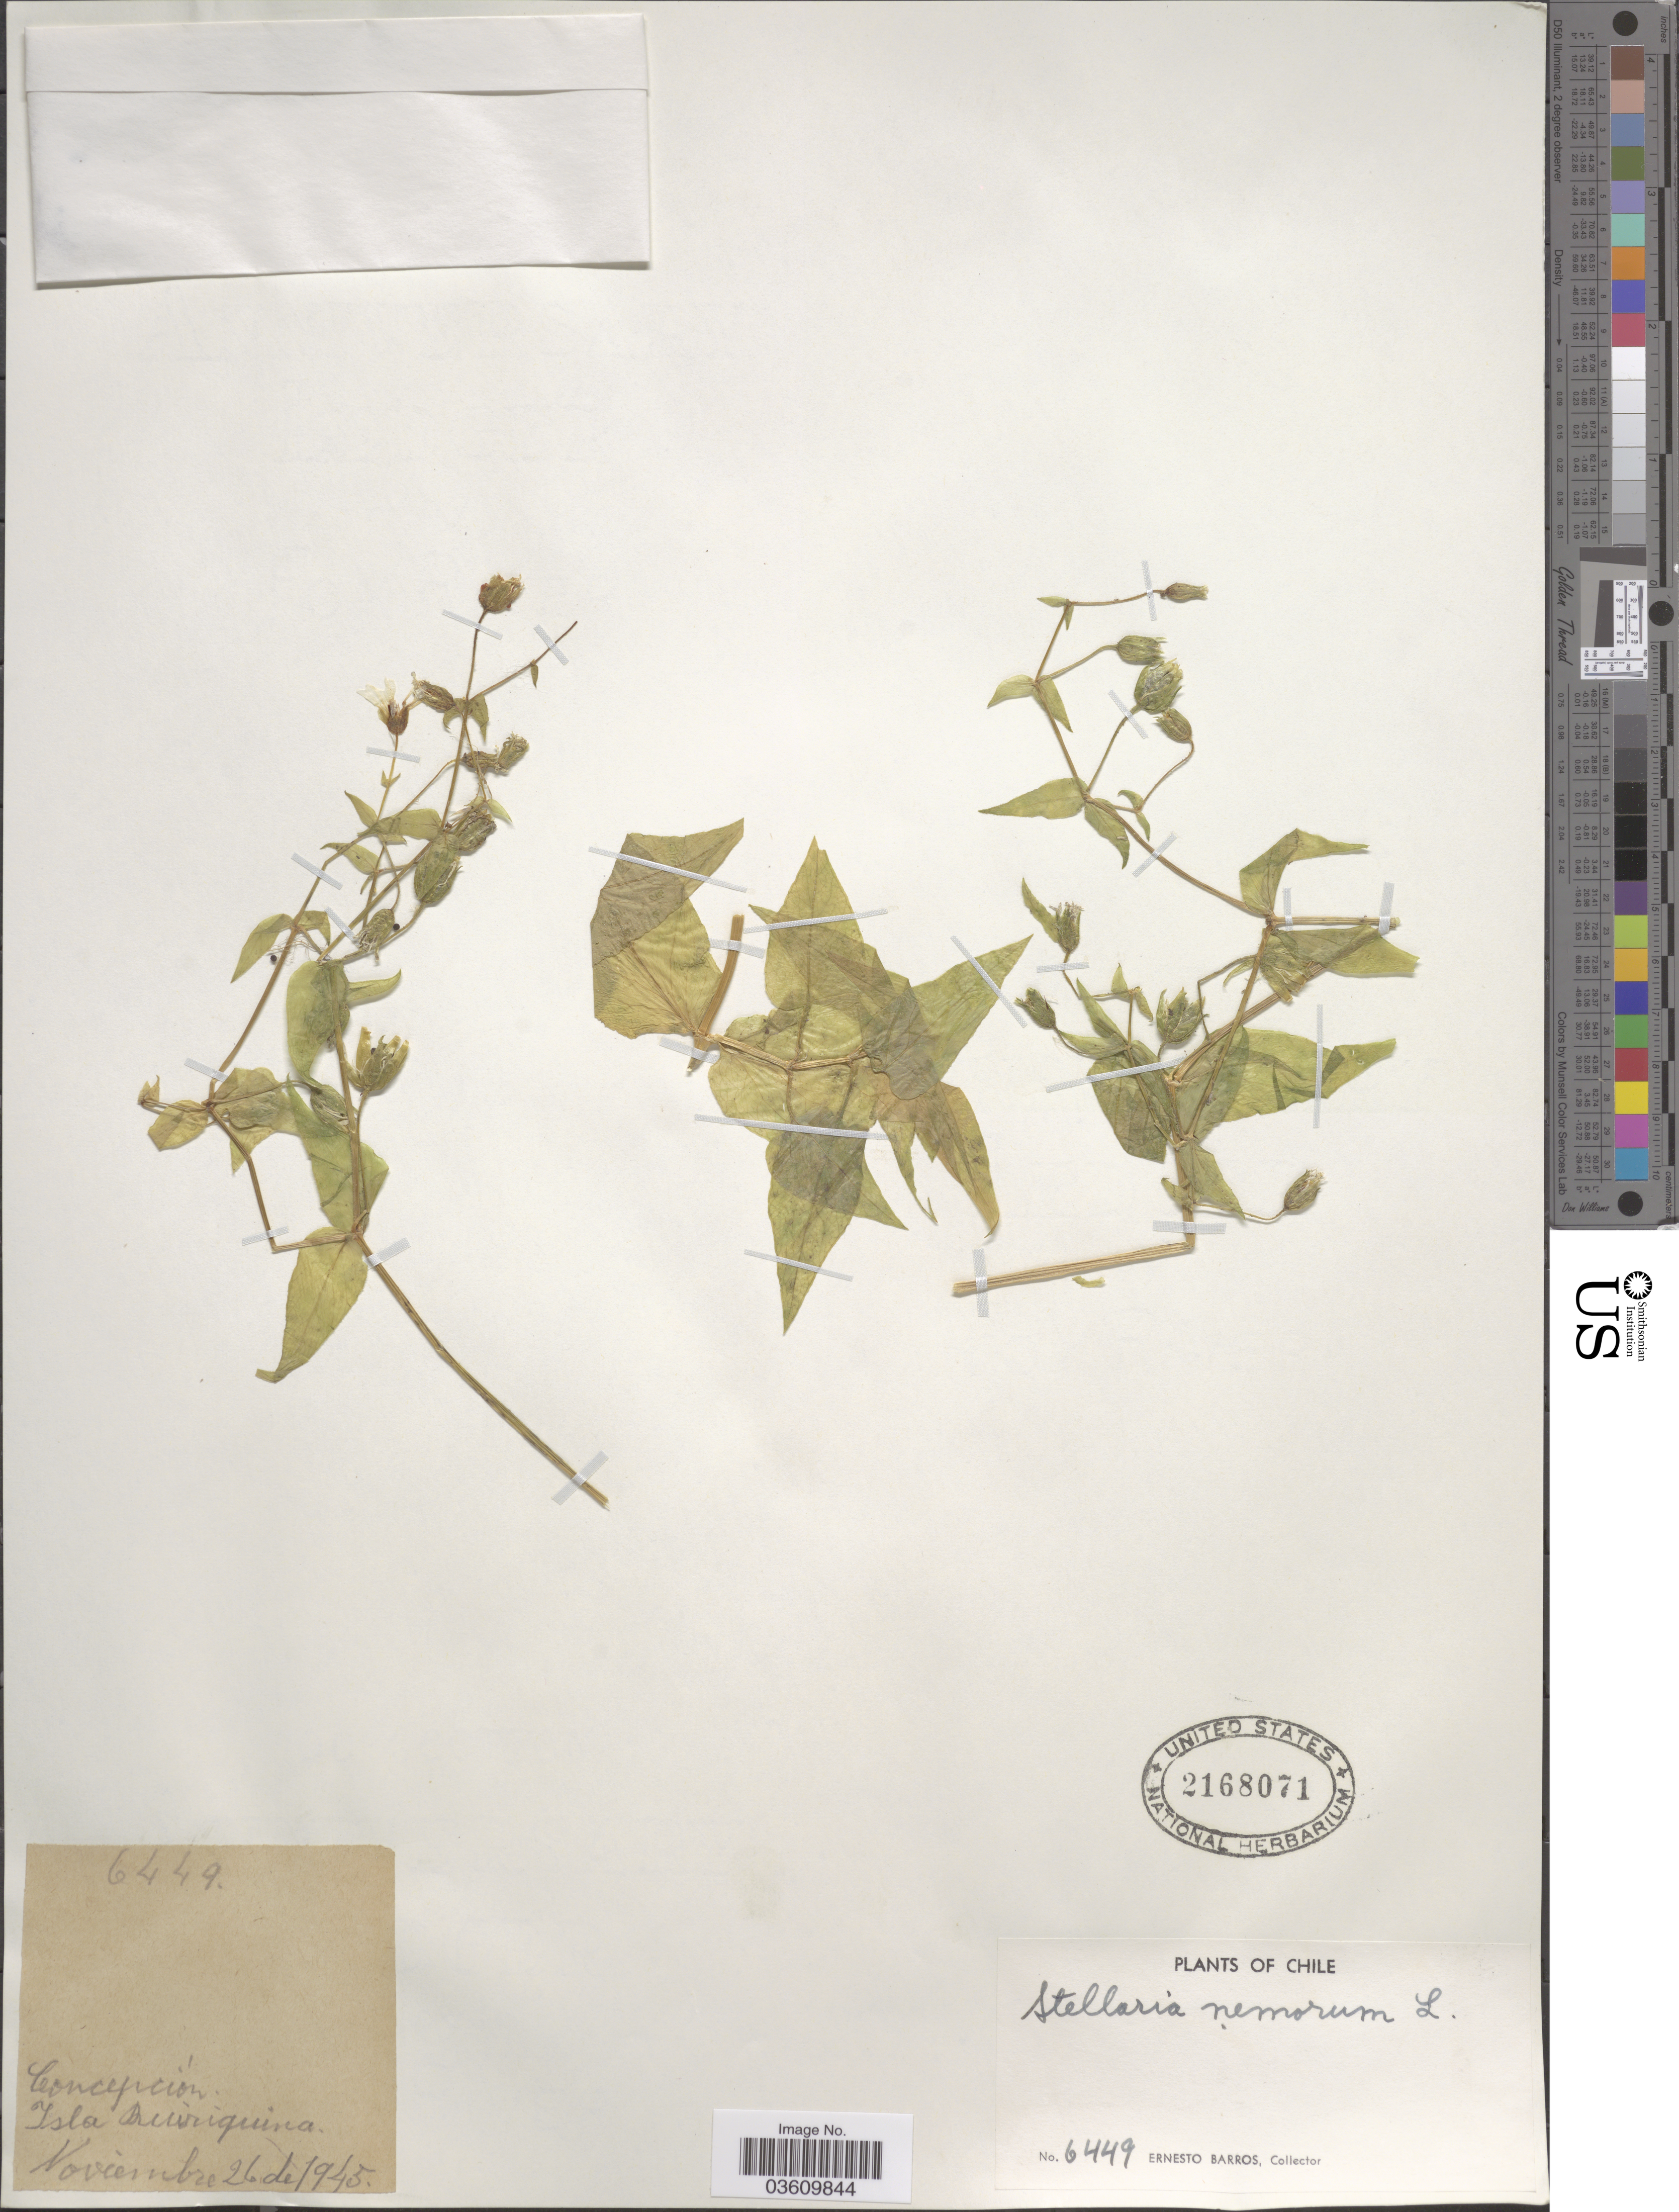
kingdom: Plantae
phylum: Tracheophyta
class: Magnoliopsida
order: Caryophyllales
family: Caryophyllaceae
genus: Stellaria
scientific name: Stellaria nemorum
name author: L.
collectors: E. Barros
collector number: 6449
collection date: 1945-11-26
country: Chile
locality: Concepción. Isla Quiriquina.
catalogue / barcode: US 2168071